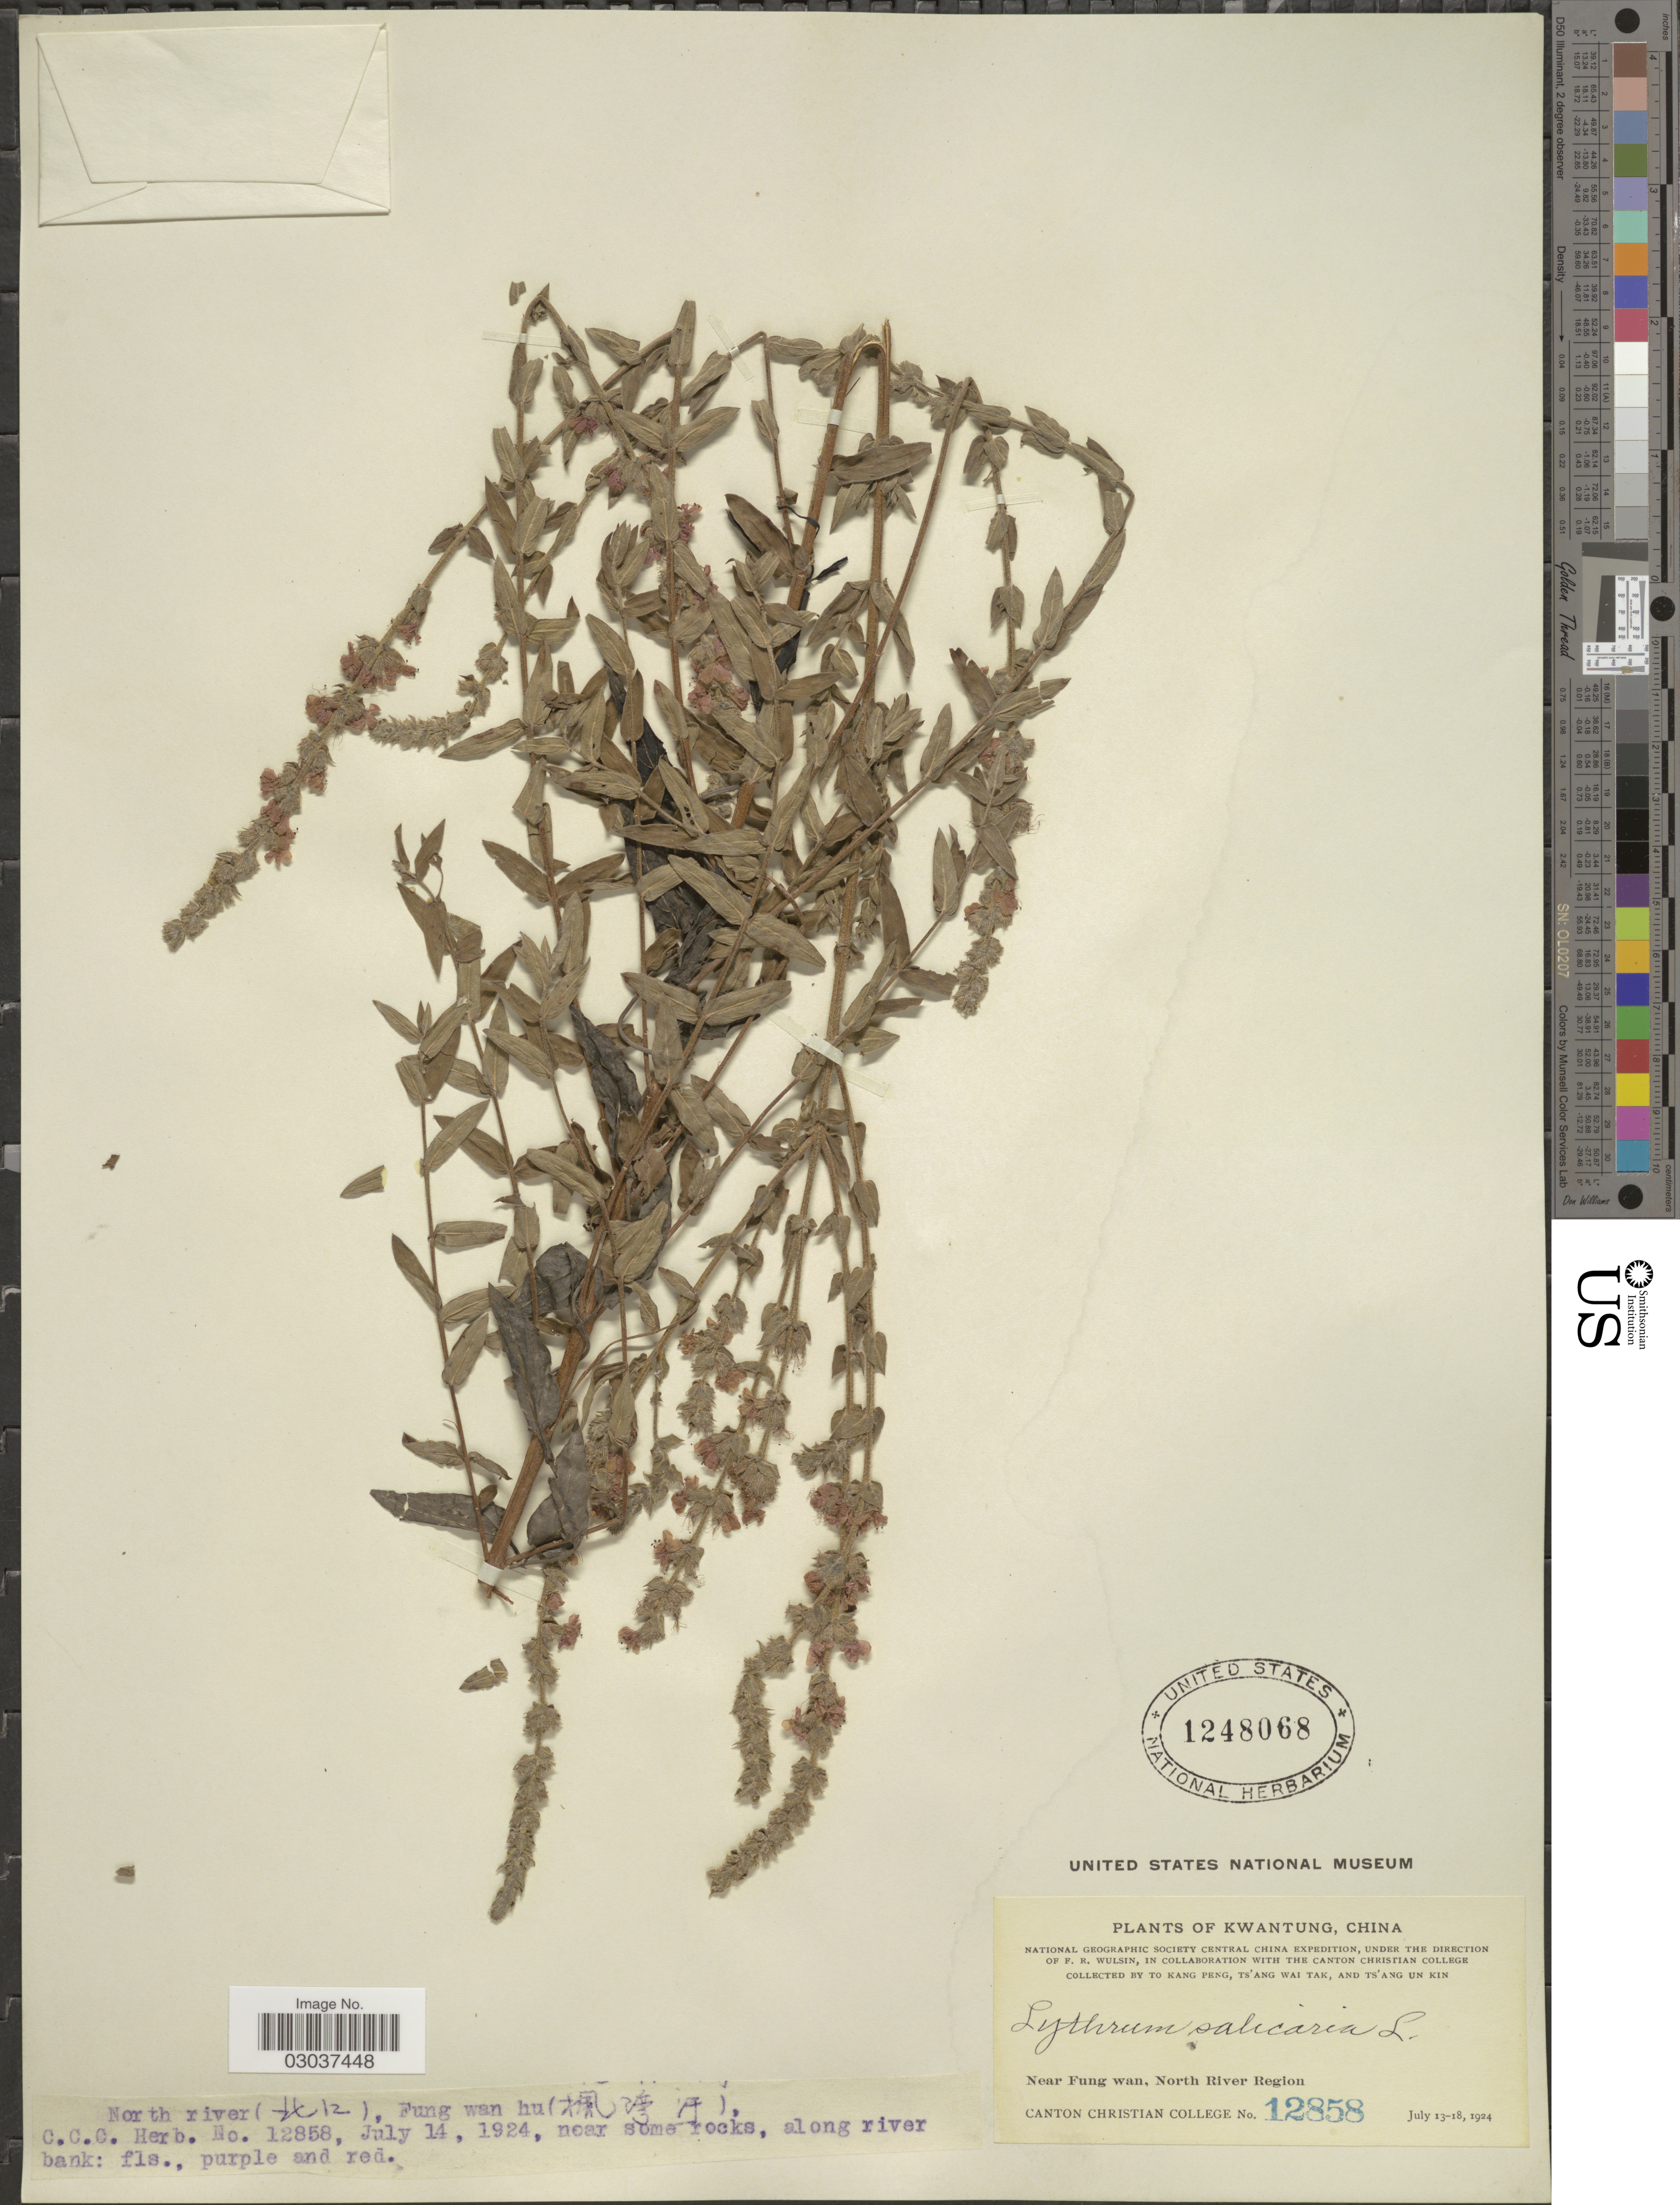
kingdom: Plantae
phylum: Tracheophyta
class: Magnoliopsida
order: Myrtales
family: Lythraceae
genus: Lythrum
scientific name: Lythrum salicaria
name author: L.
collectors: T. K. Peng, W. T. Tsang & Ts' Ang Un Kin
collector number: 12858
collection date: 1924-07-14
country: China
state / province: Guangdong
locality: Near Fung wan, North River Region. North river, Fung wan hu, Near some rocks, along river.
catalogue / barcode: US 1248068